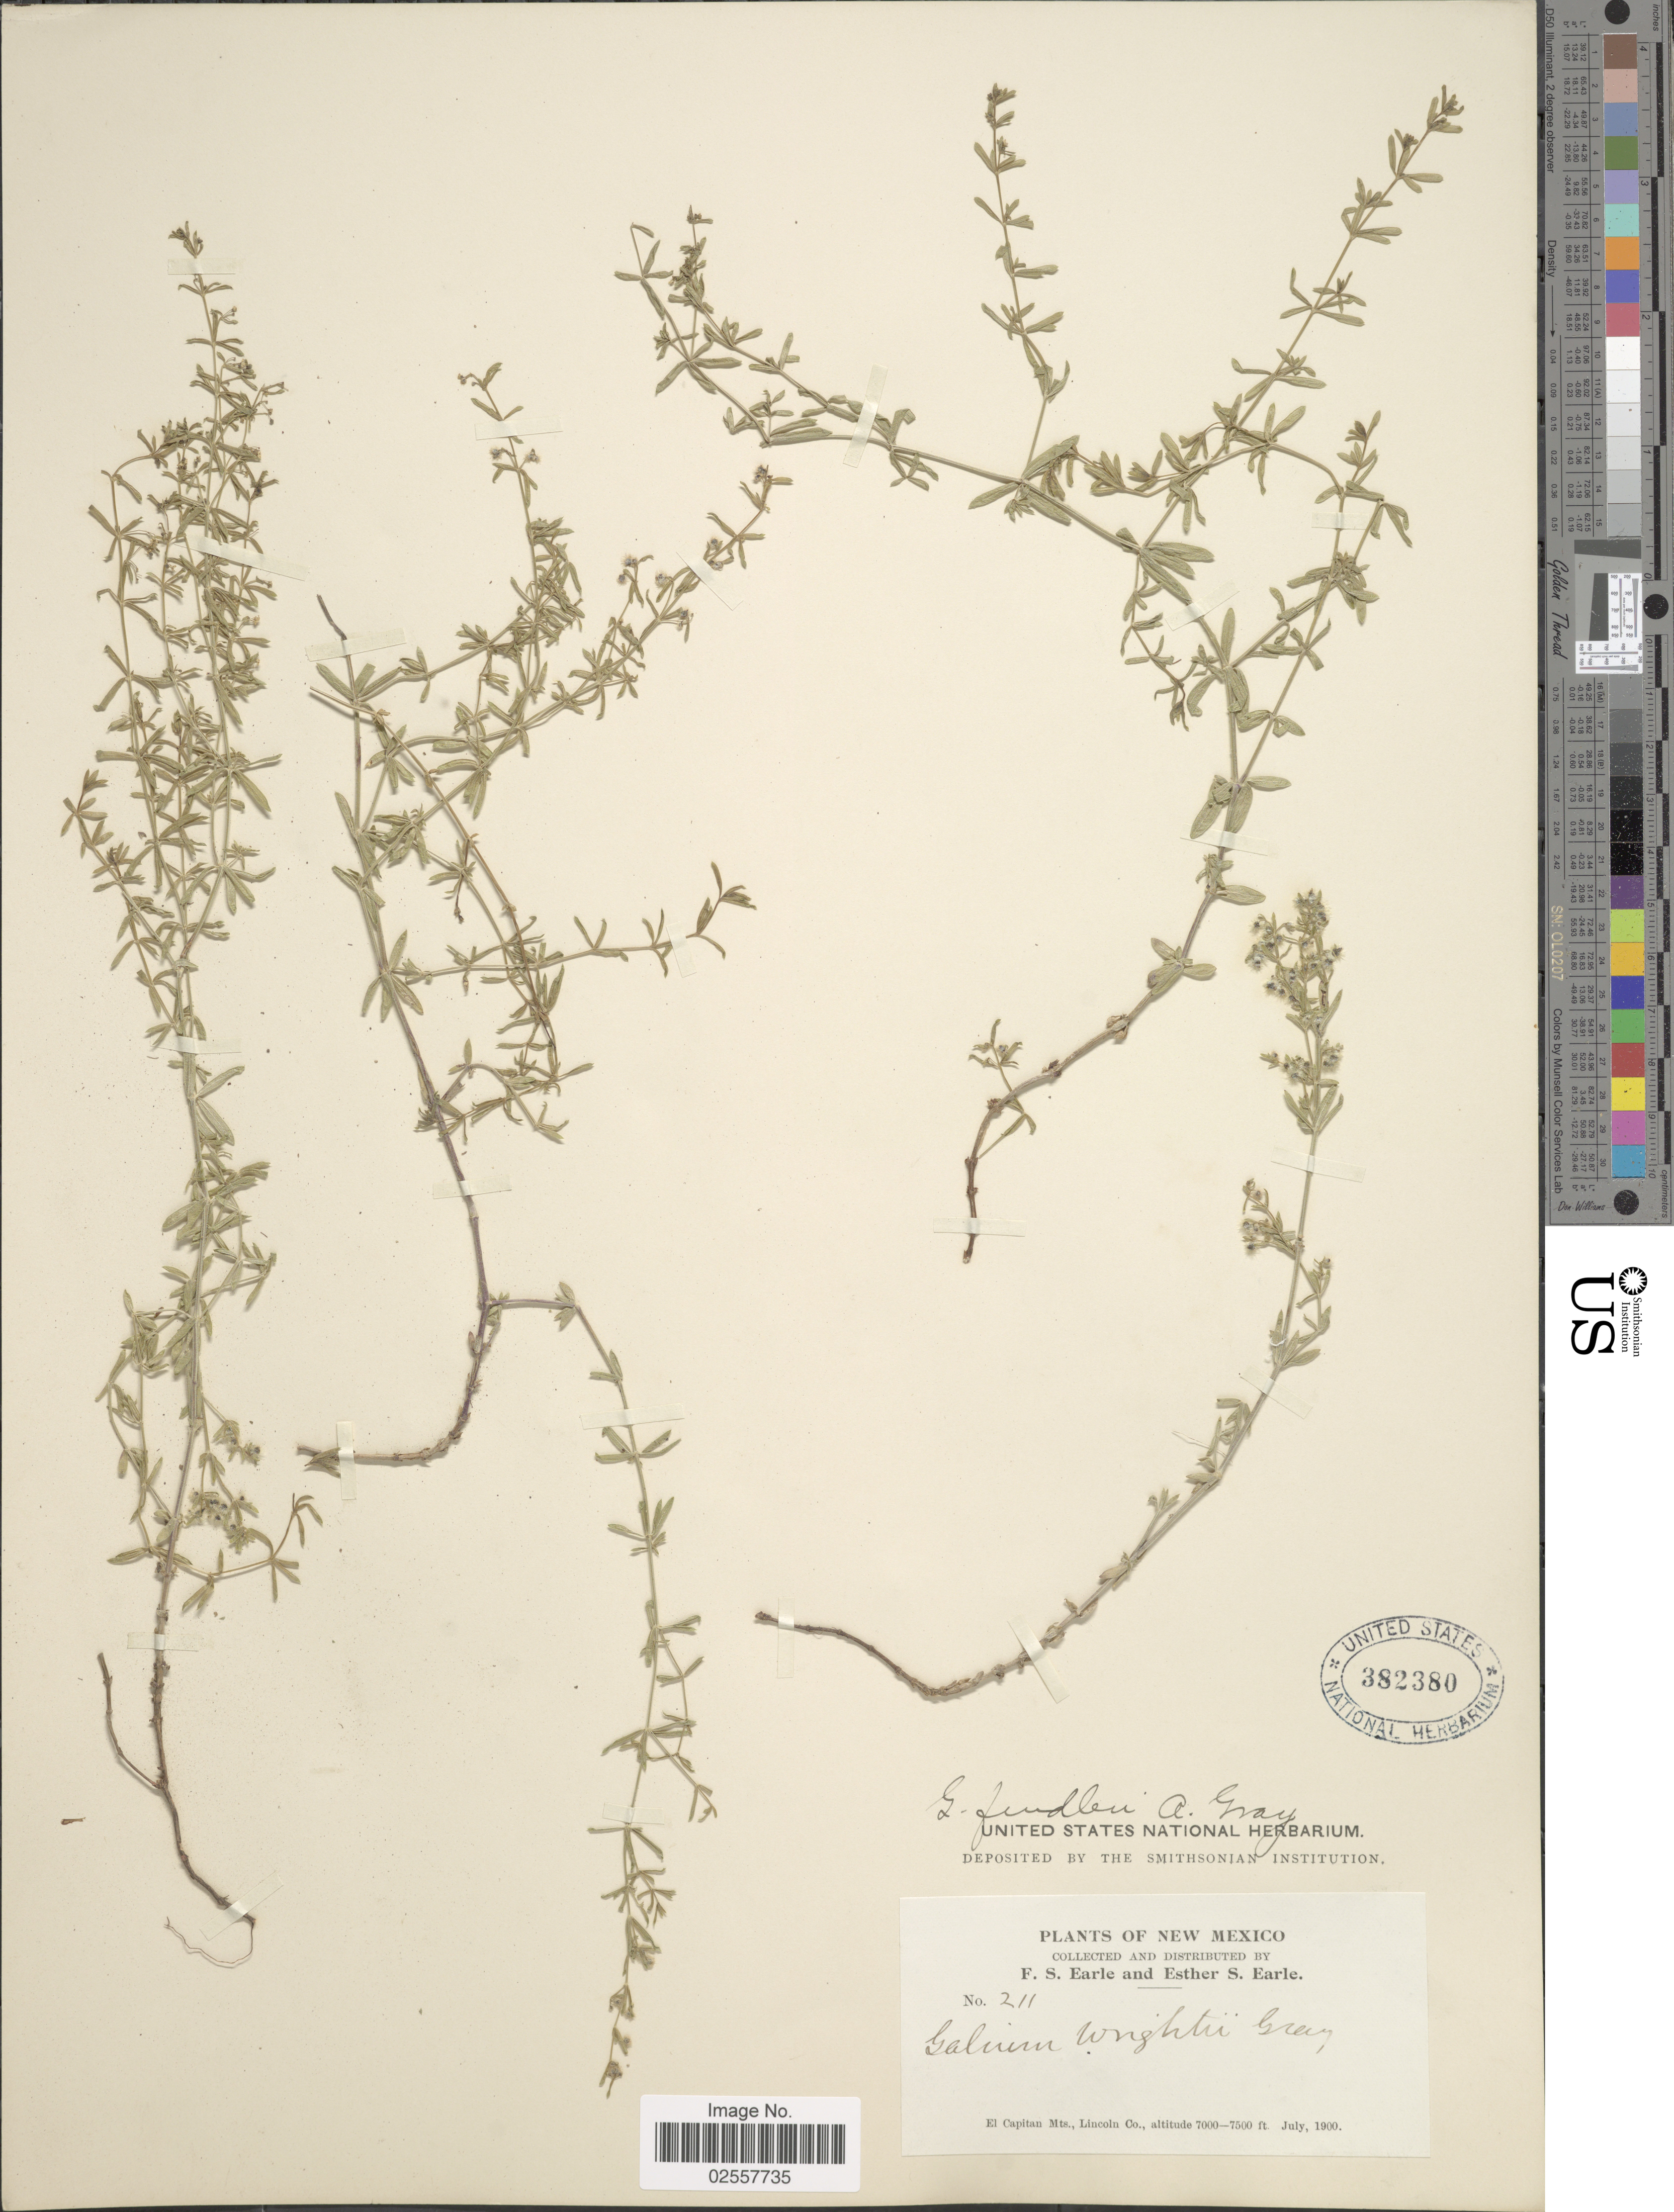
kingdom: Plantae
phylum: Tracheophyta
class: Magnoliopsida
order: Gentianales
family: Rubiaceae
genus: Galium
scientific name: Galium fendleri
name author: A. Gray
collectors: F. S. Earle & E. S. Earle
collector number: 211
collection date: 1900-07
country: United States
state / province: New Mexico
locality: El Capitan Mts., Lincoln Co.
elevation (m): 2134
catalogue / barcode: US 382380